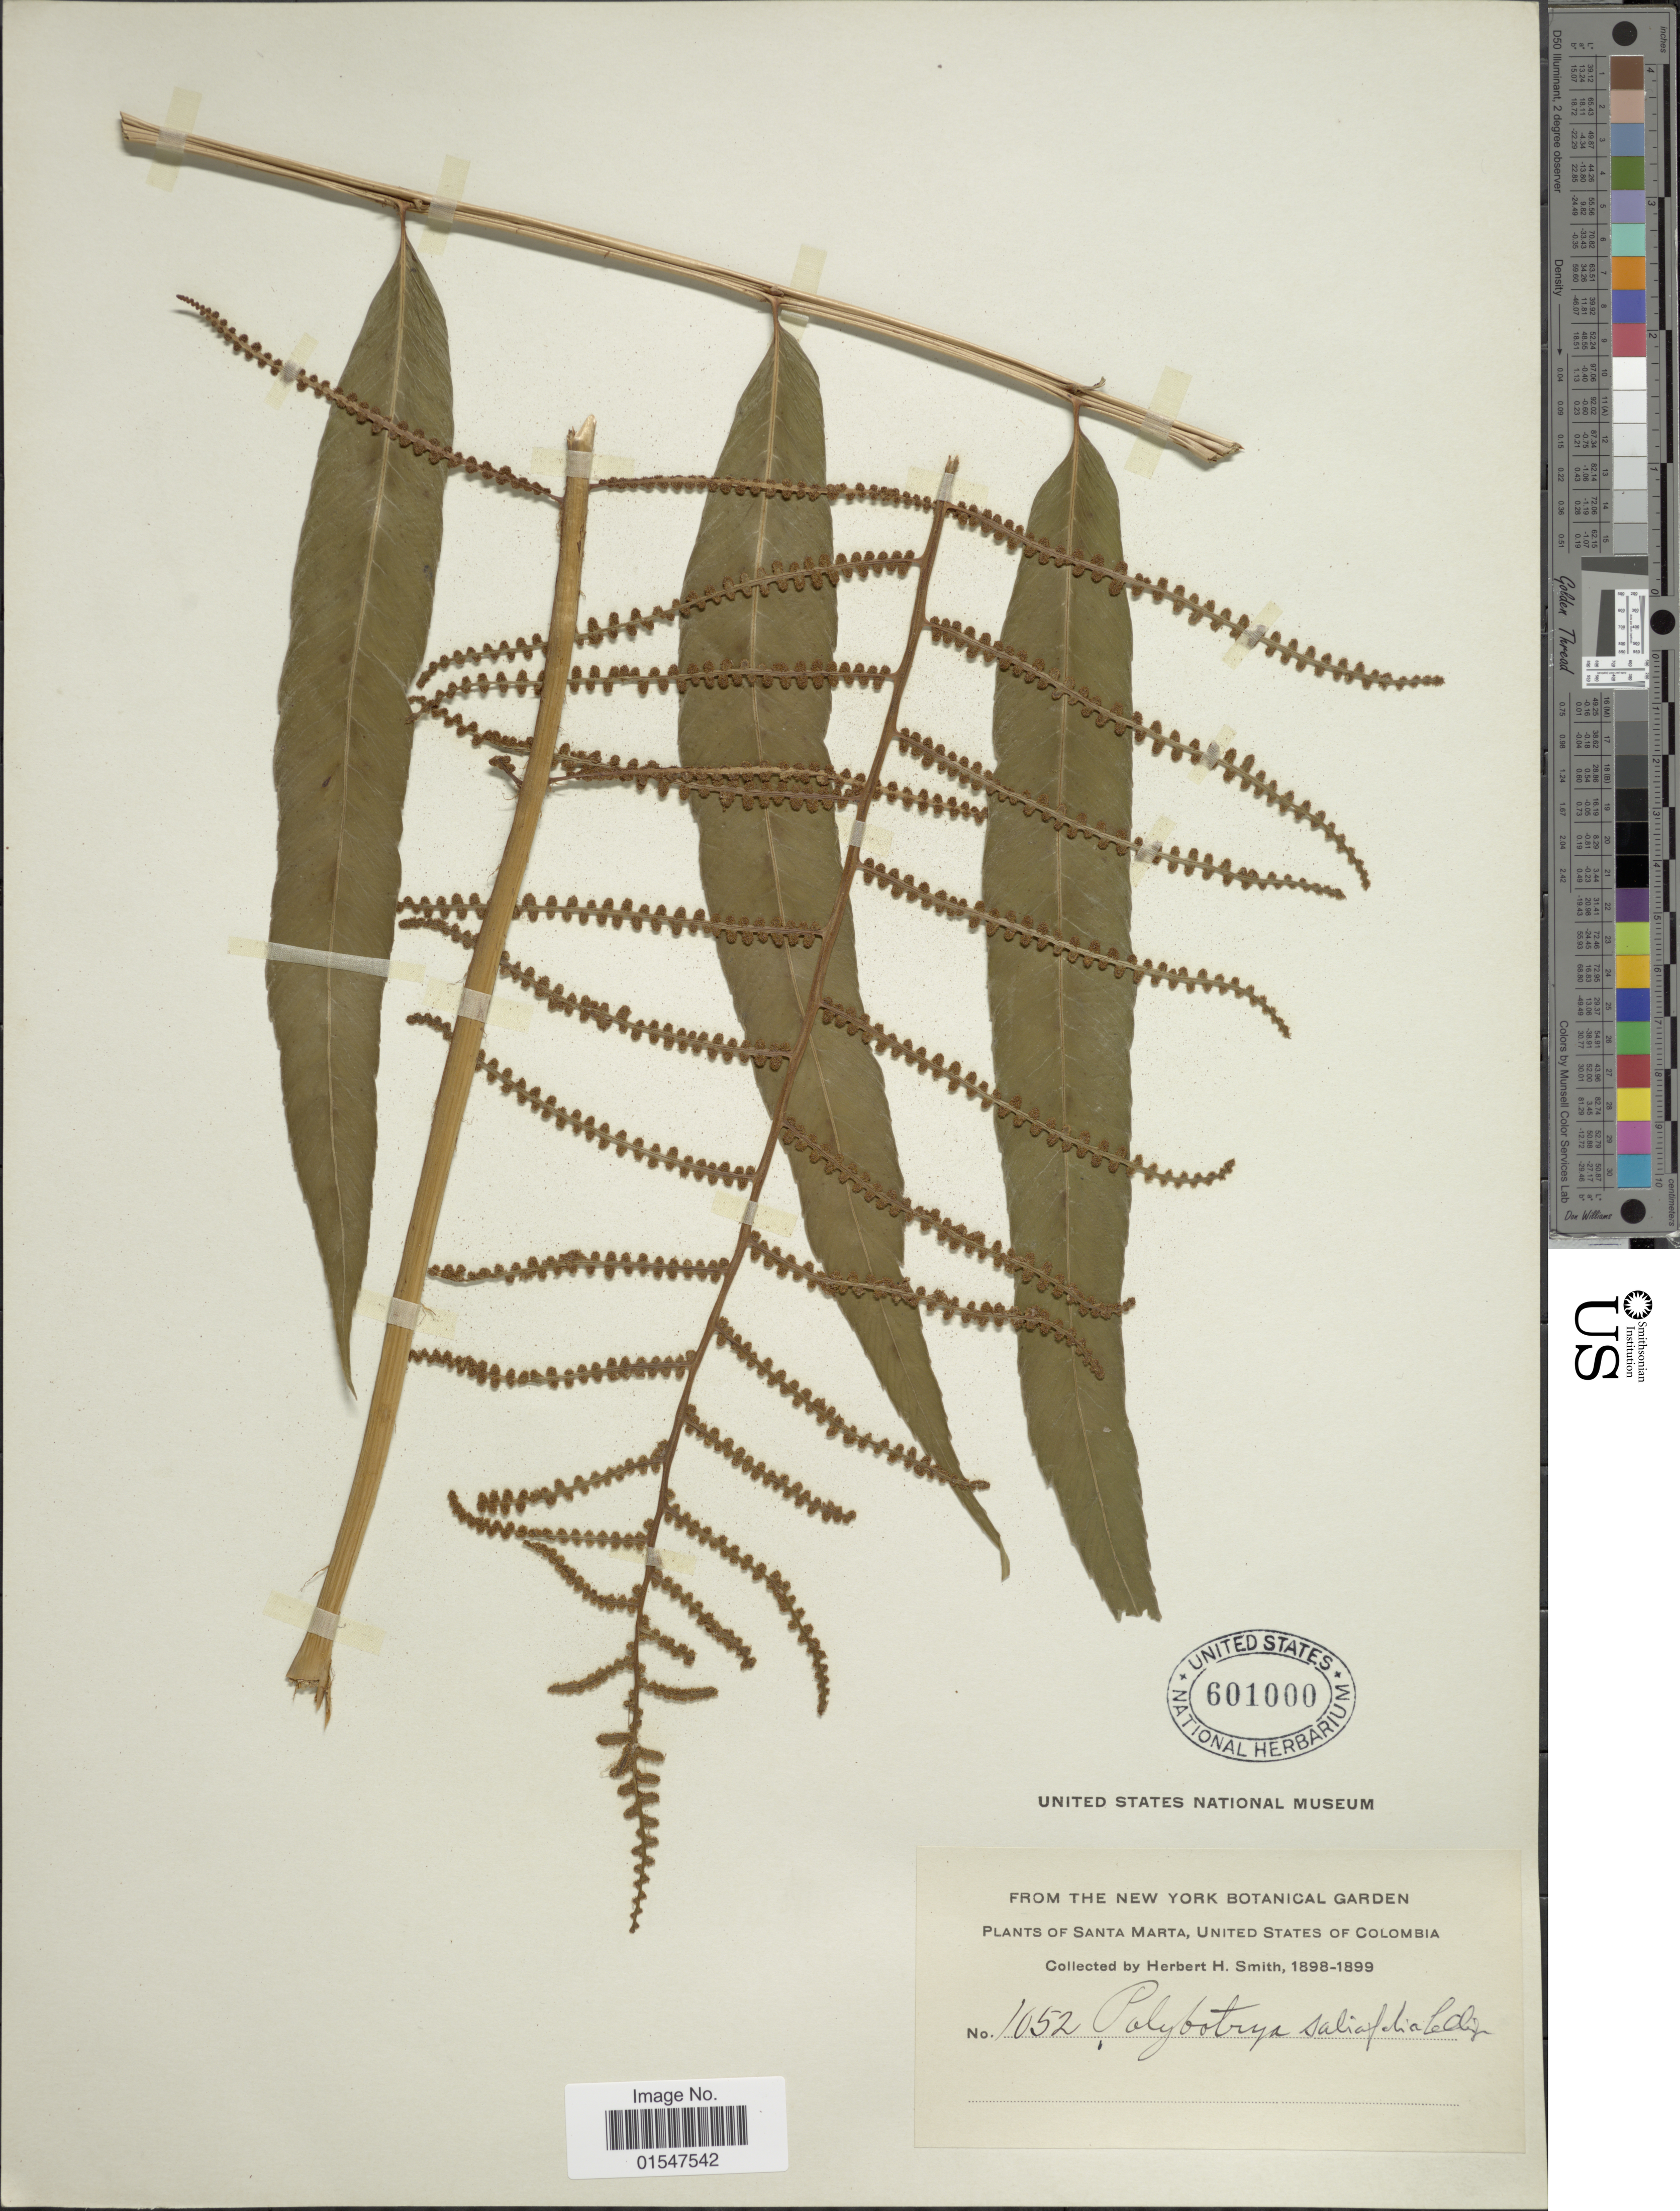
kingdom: Plantae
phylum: Tracheophyta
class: Polypodiopsida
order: Polypodiales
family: Dryopteridaceae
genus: Polybotrya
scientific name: Polybotrya sorbifolia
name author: Kuhn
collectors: Herbert H. Smith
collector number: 1052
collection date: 1898/1899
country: Colombia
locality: Santa Marta, United States of Colombia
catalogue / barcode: US 601000